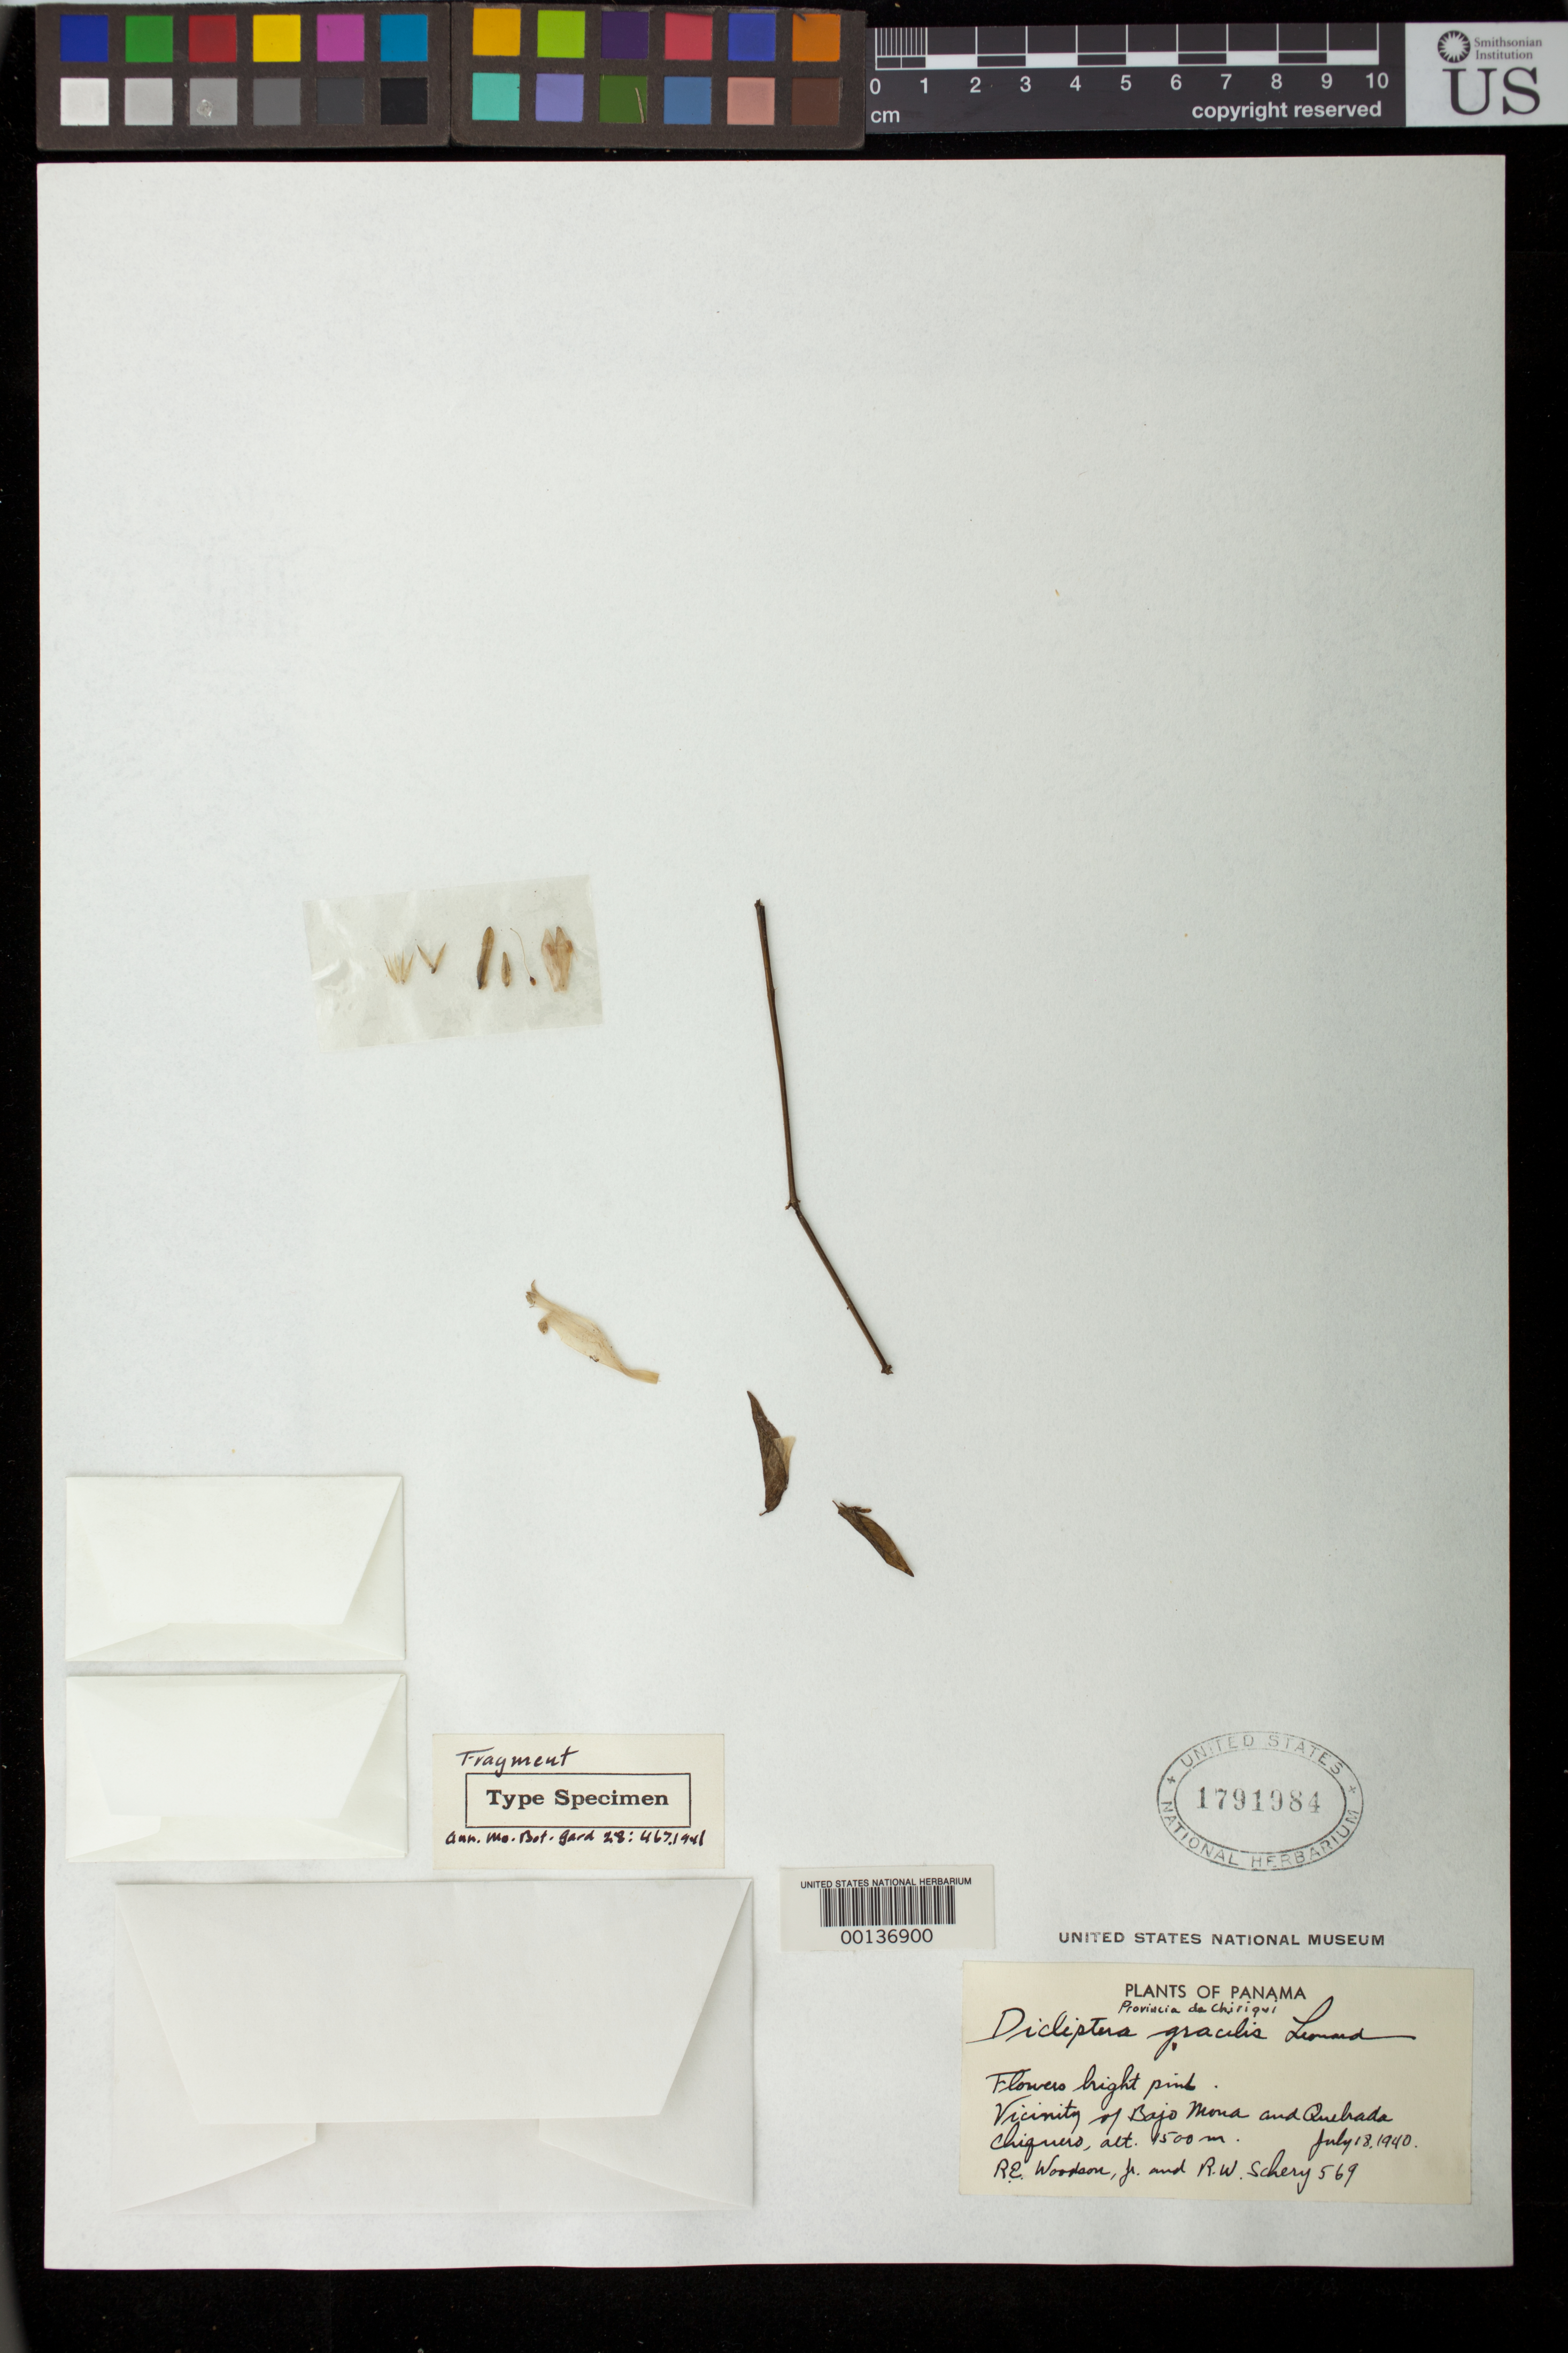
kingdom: Plantae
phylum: Tracheophyta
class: Magnoliopsida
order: Lamiales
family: Acanthaceae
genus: Dicliptera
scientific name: Dicliptera gracilis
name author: Leonard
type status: Isotype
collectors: R. E. Woodson & R. W. Schery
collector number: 569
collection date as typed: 18 Jul 1940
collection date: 1940-07-18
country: Panama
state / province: Chiriquí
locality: Vicinity of Bajo Mona and Quebrada Chiquero.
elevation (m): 1500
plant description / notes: Fragmentary material of type specimen(s?) ex herb. unknown (3 separate packets on sheet, none identify source of material or original herbarium)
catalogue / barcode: US 1791984